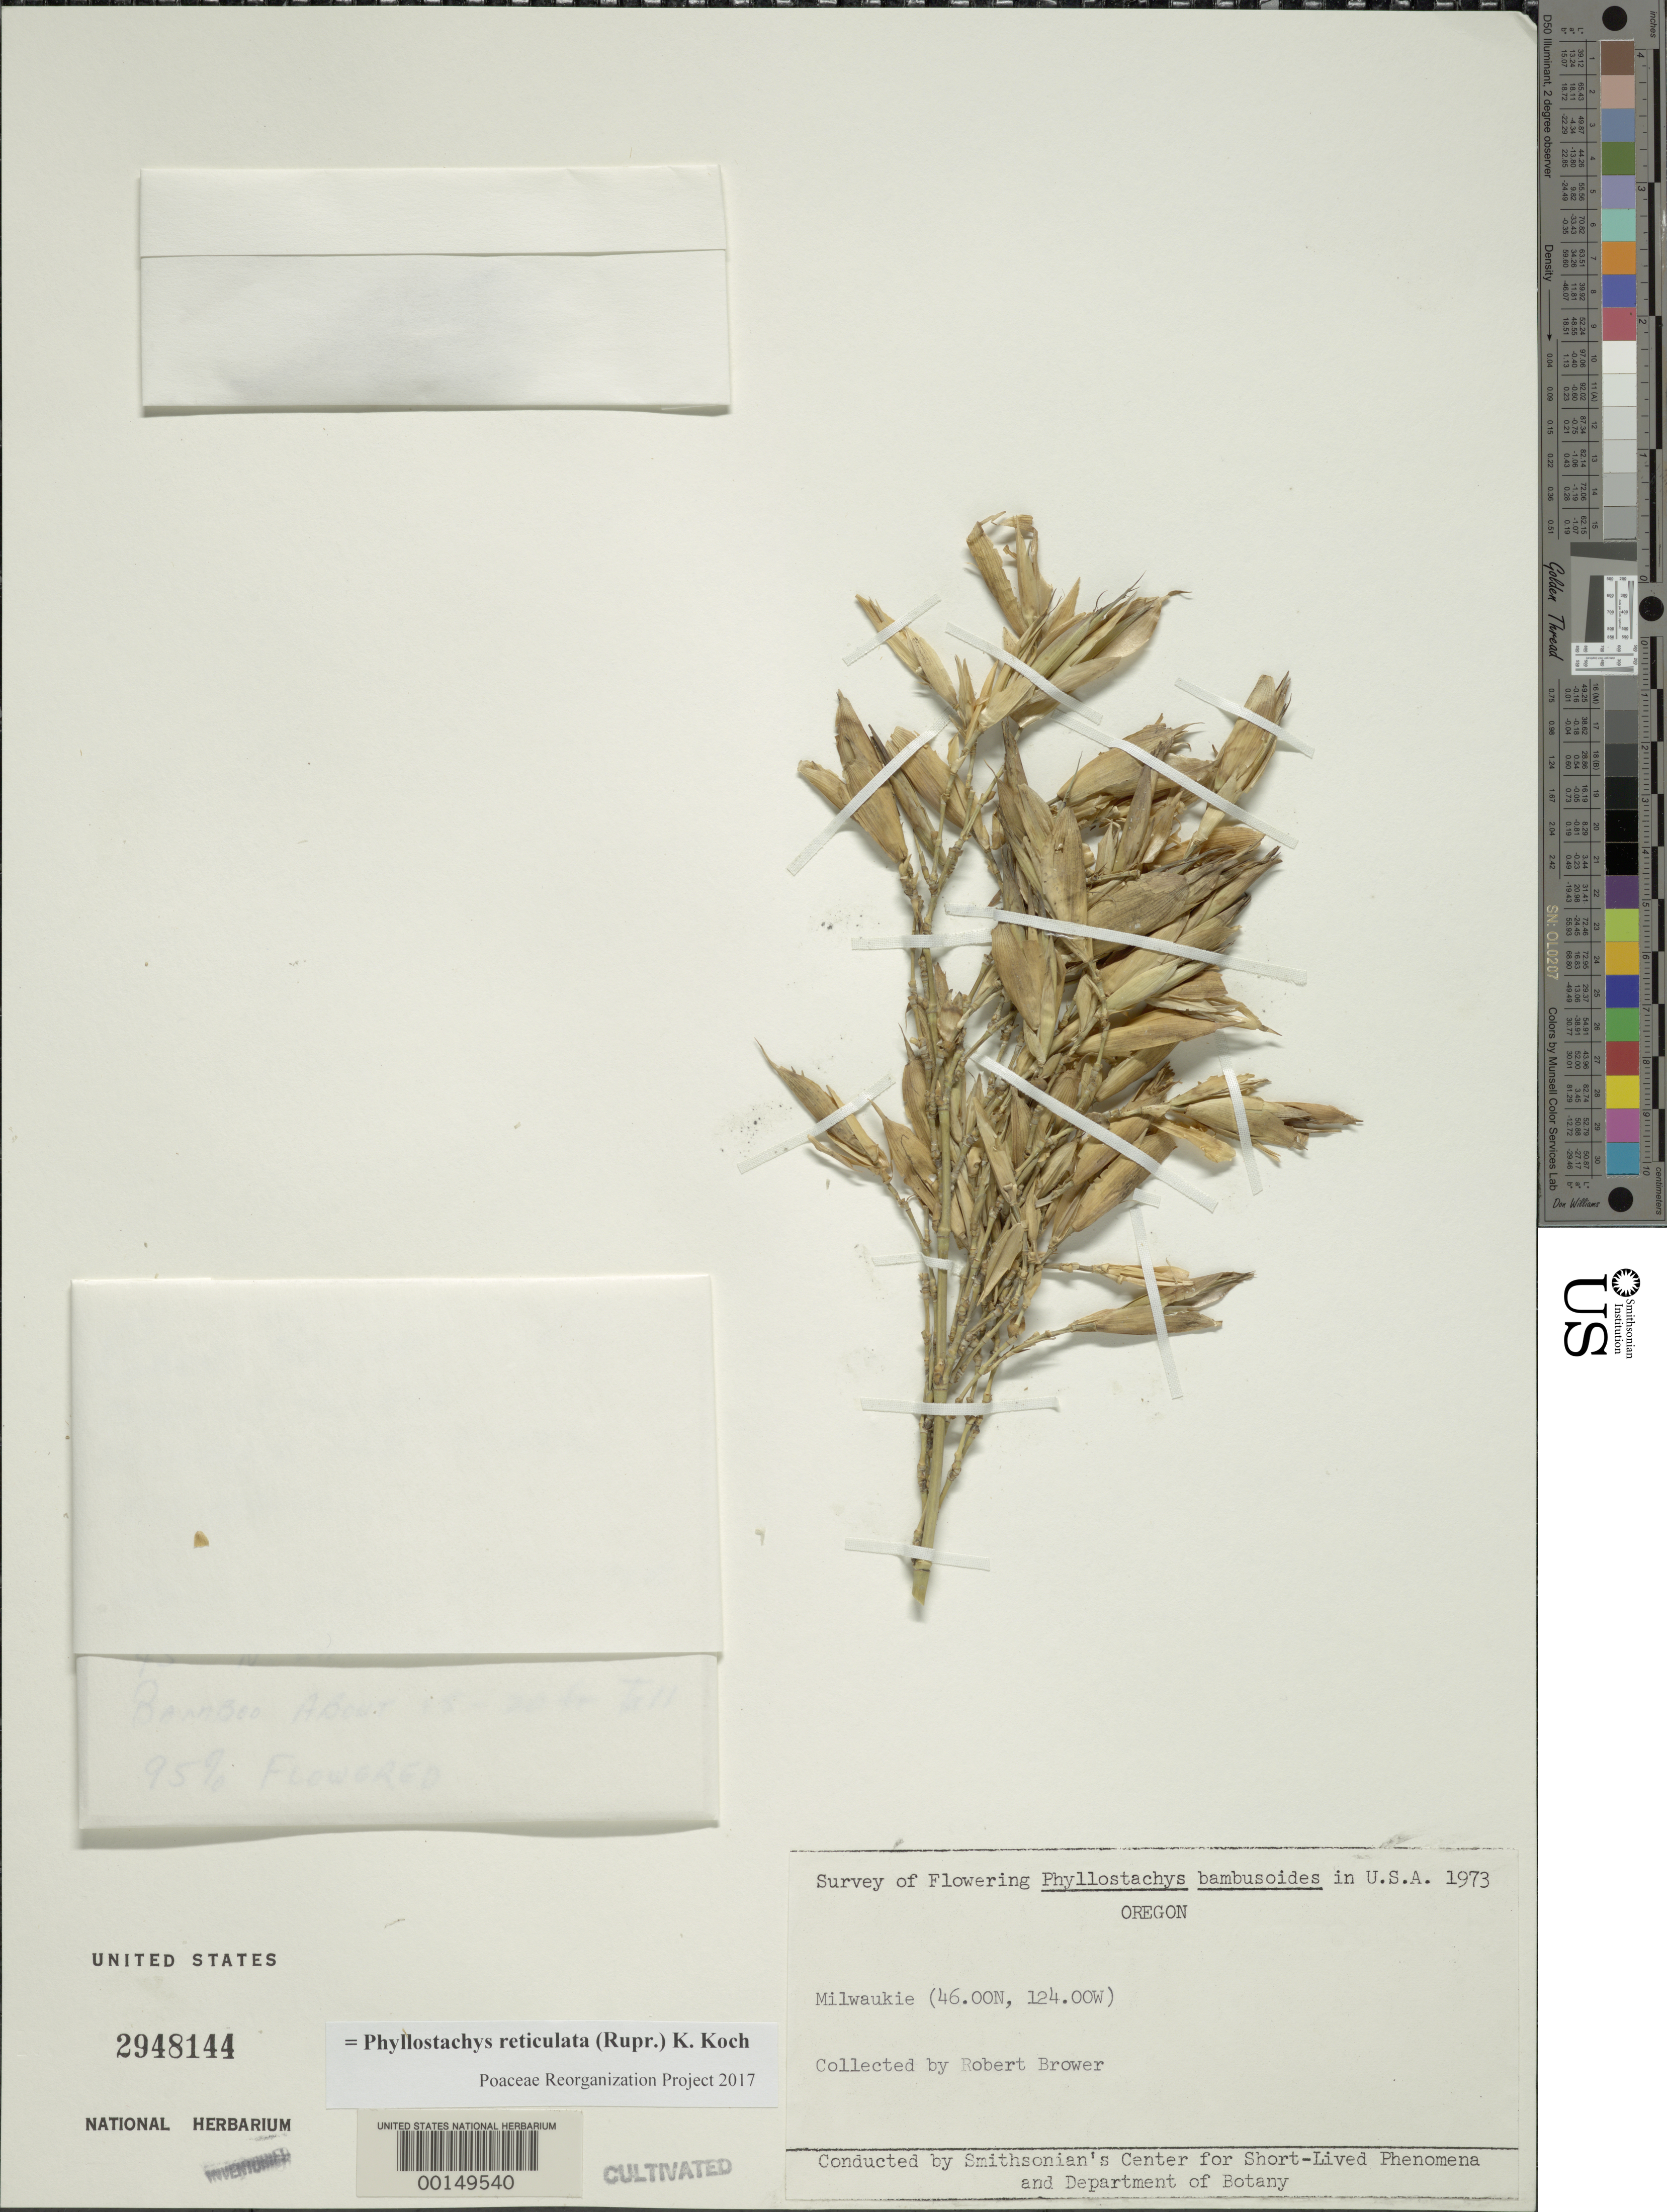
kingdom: Plantae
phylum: Tracheophyta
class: Liliopsida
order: Poales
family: Poaceae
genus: Phyllostachys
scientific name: Phyllostachys reticulata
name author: (Rupr.) K. Koch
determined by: Poaceae Reorganization Project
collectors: R. Brower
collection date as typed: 1973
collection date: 1973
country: United States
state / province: Oregon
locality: Milwaukie, lat. 46.00n: long. 124.00w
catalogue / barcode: US 2948144